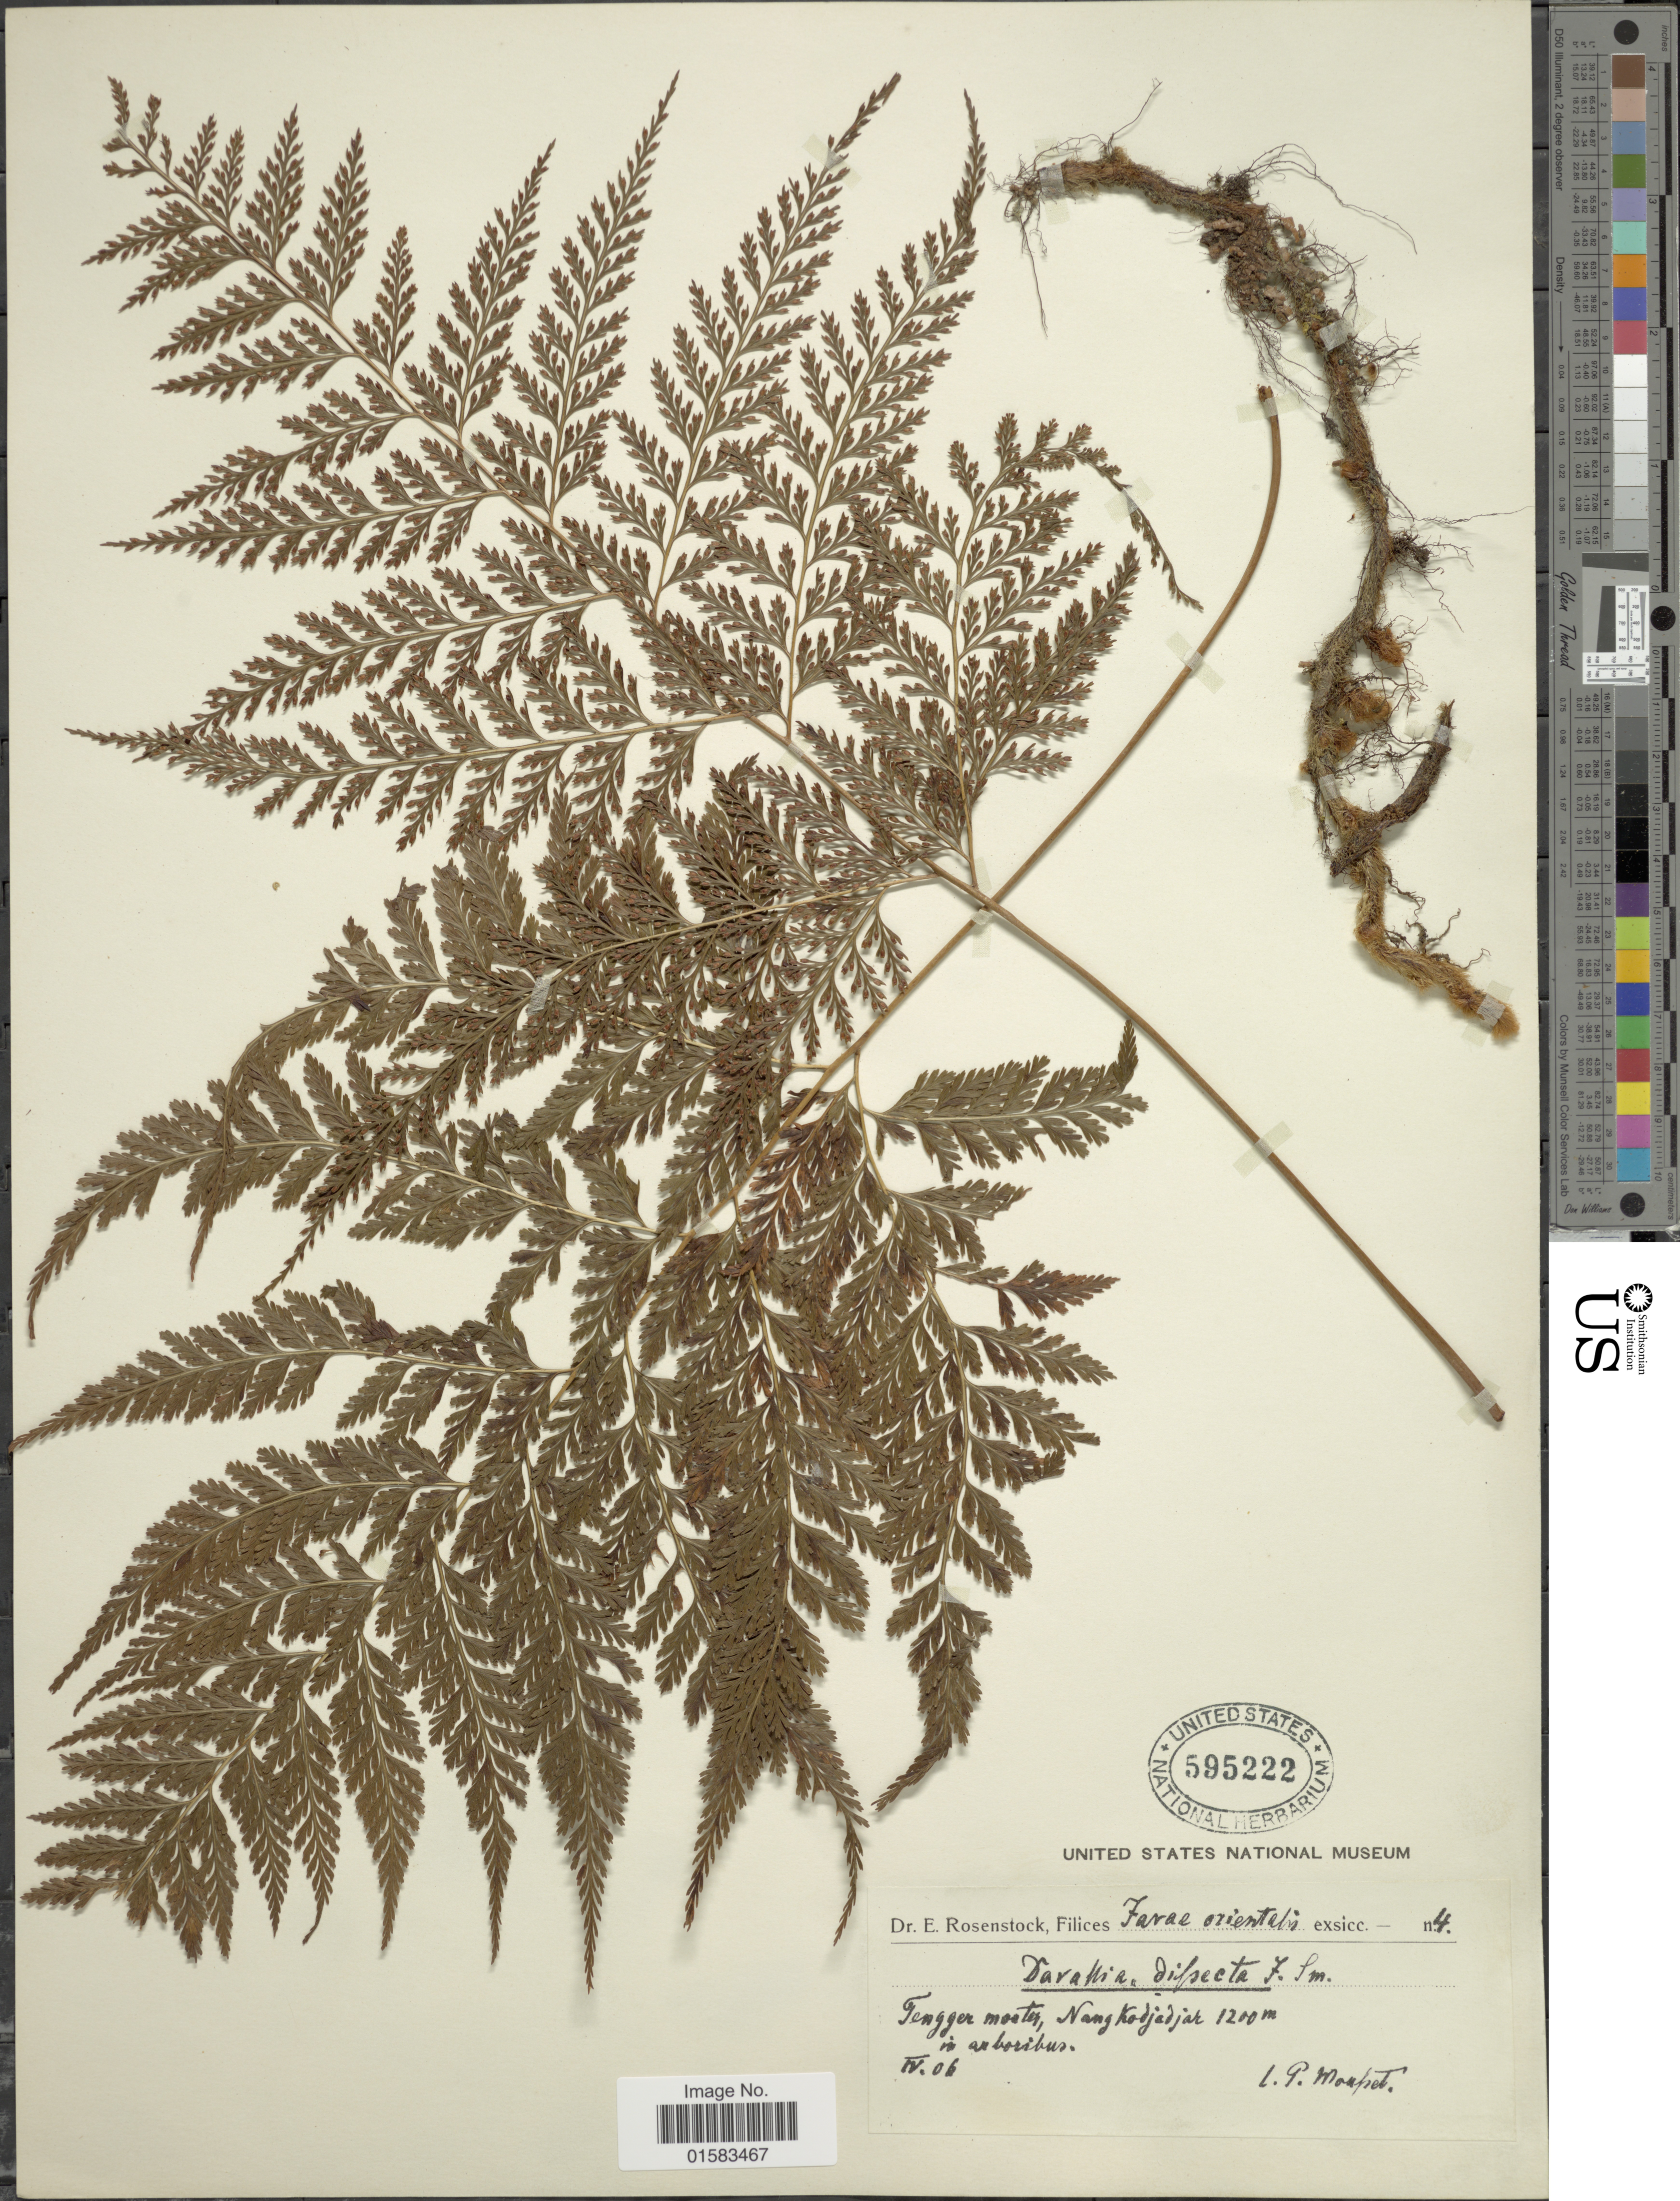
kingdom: Plantae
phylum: Tracheophyta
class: Polypodiopsida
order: Polypodiales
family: Davalliaceae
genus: Davallia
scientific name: Davallia trichomanoides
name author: Blume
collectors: G. Mousset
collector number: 4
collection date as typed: Transcribed d/m/y: /4/6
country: Indonesia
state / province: Java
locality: Tengger Mount., Nang Kodjadjak [interpreted]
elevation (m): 1200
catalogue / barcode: US 595222